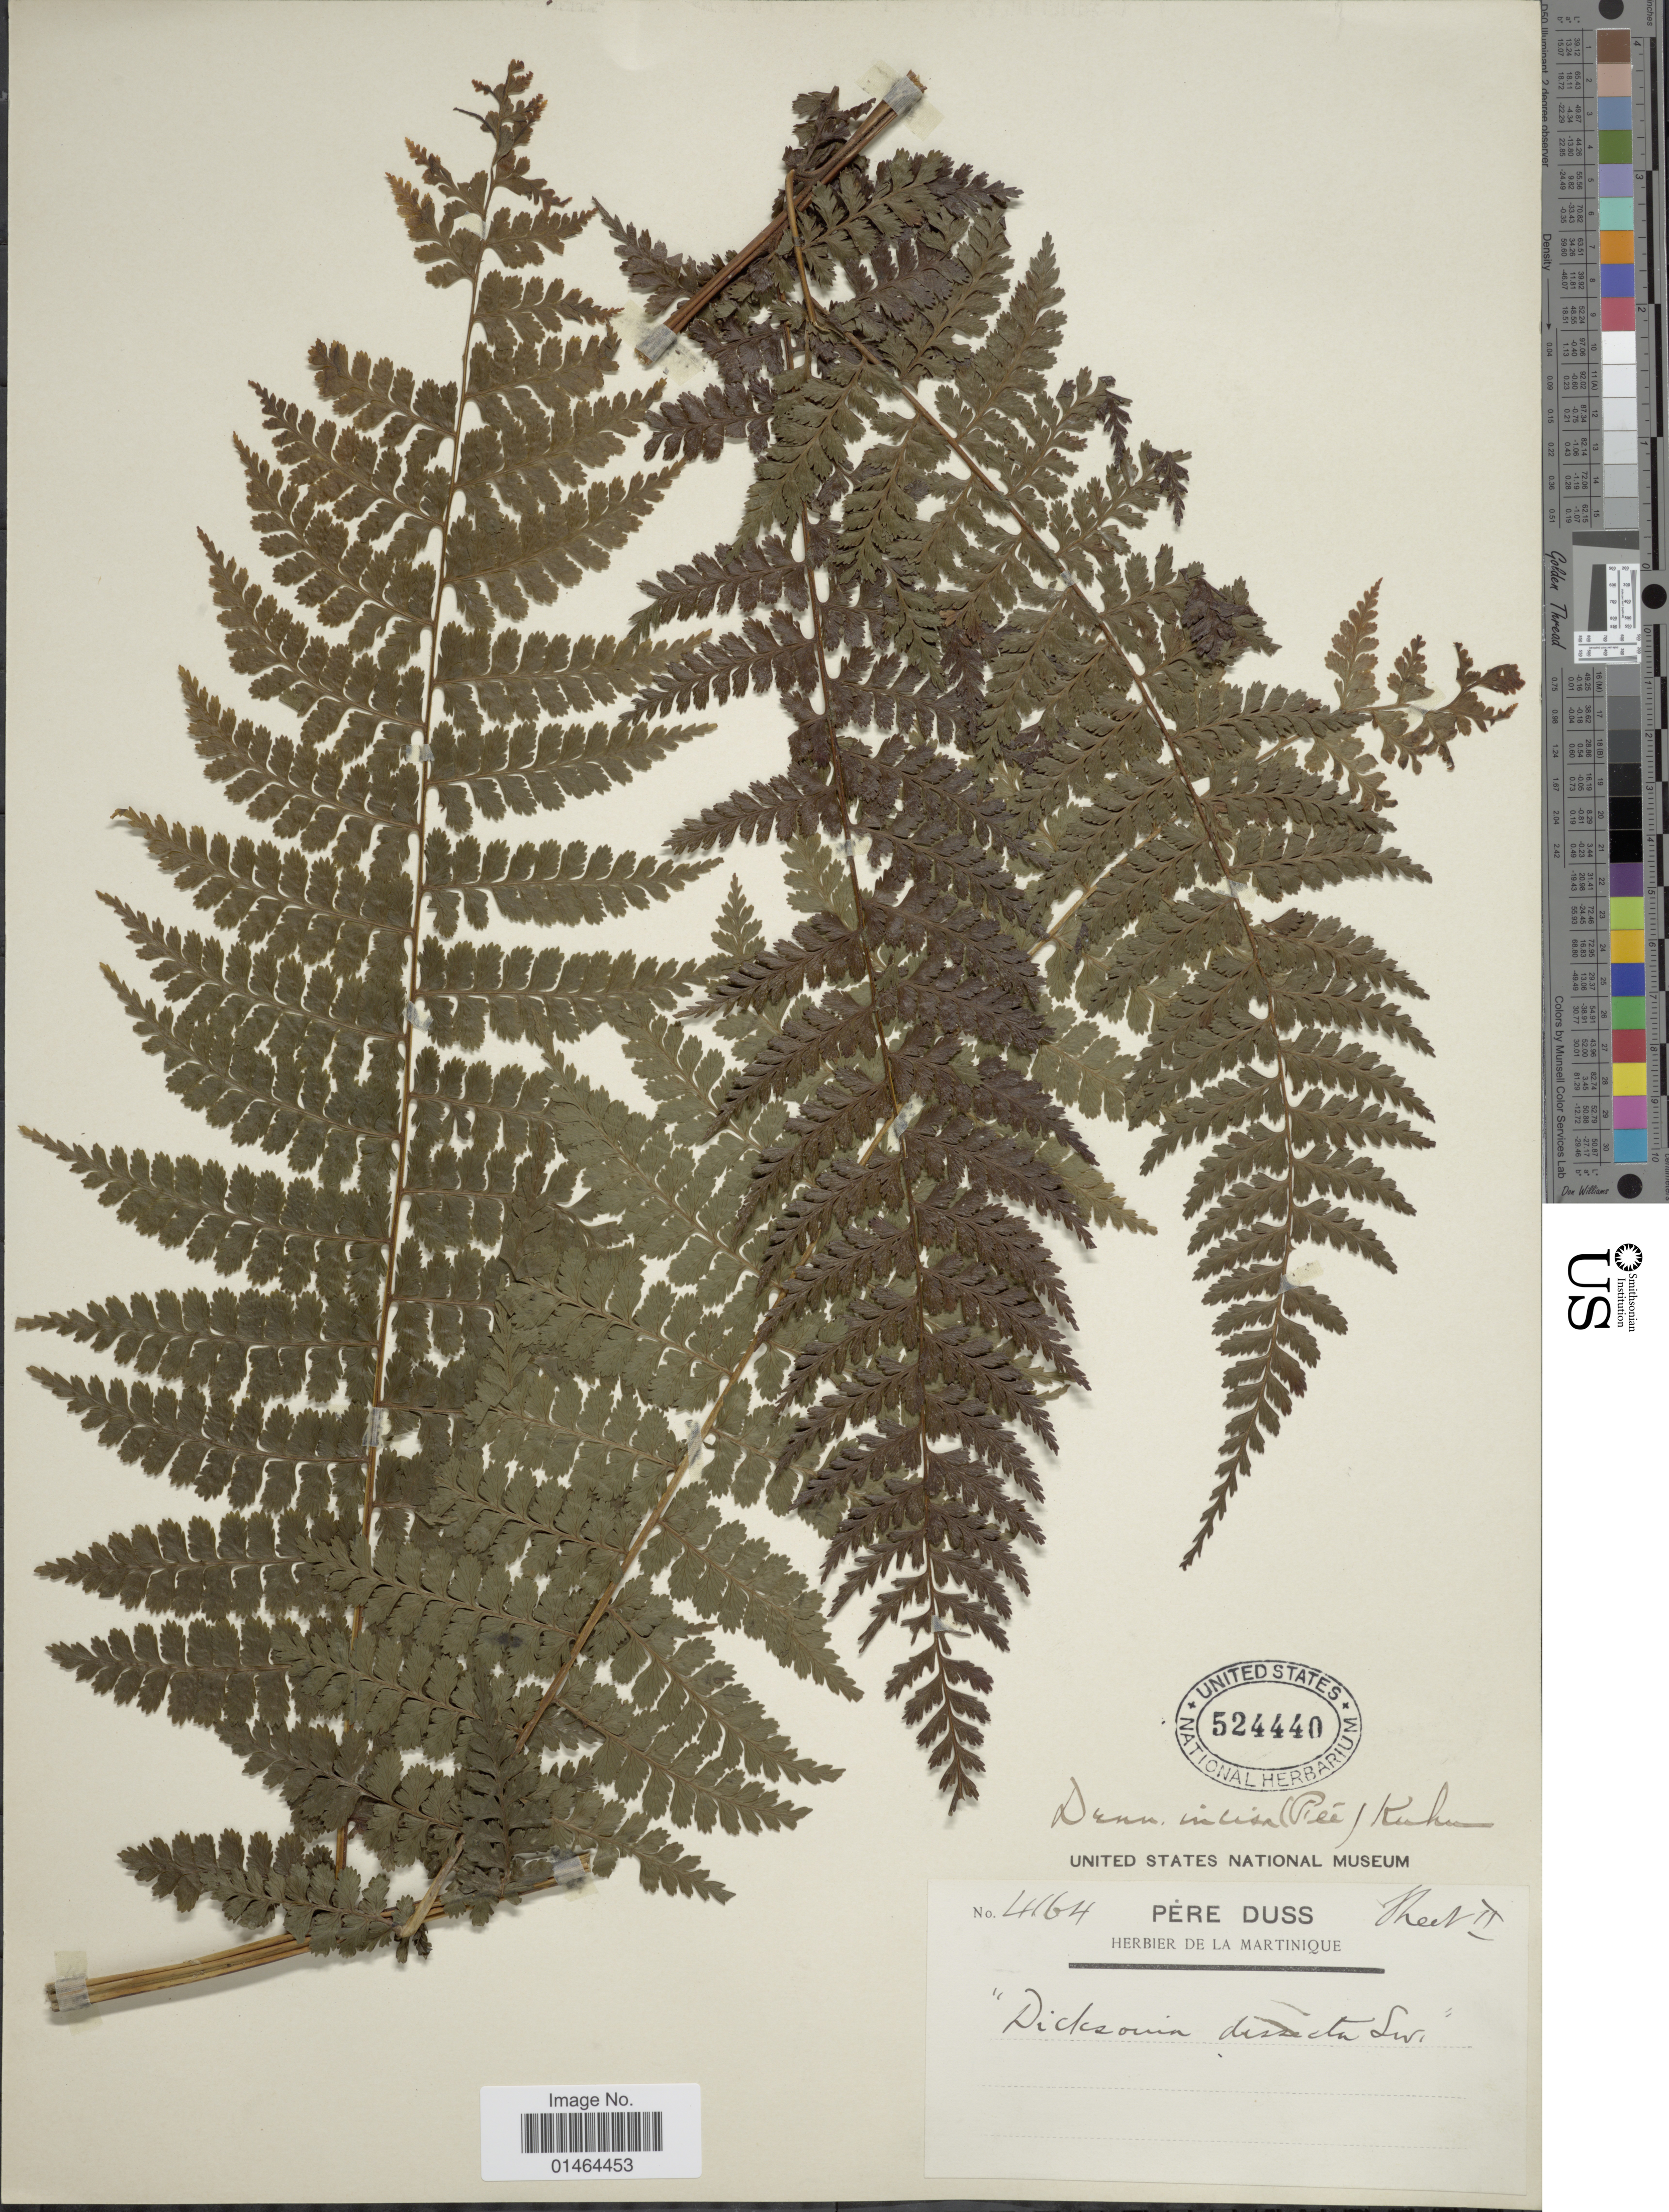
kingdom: Plantae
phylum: Tracheophyta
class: Polypodiopsida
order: Polypodiales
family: Dennstaedtiaceae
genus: Dennstaedtia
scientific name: Dennstaedtia dissecta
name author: (Sw.) T. Moore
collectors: Père Duss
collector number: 4164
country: Martinique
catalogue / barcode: US 524440